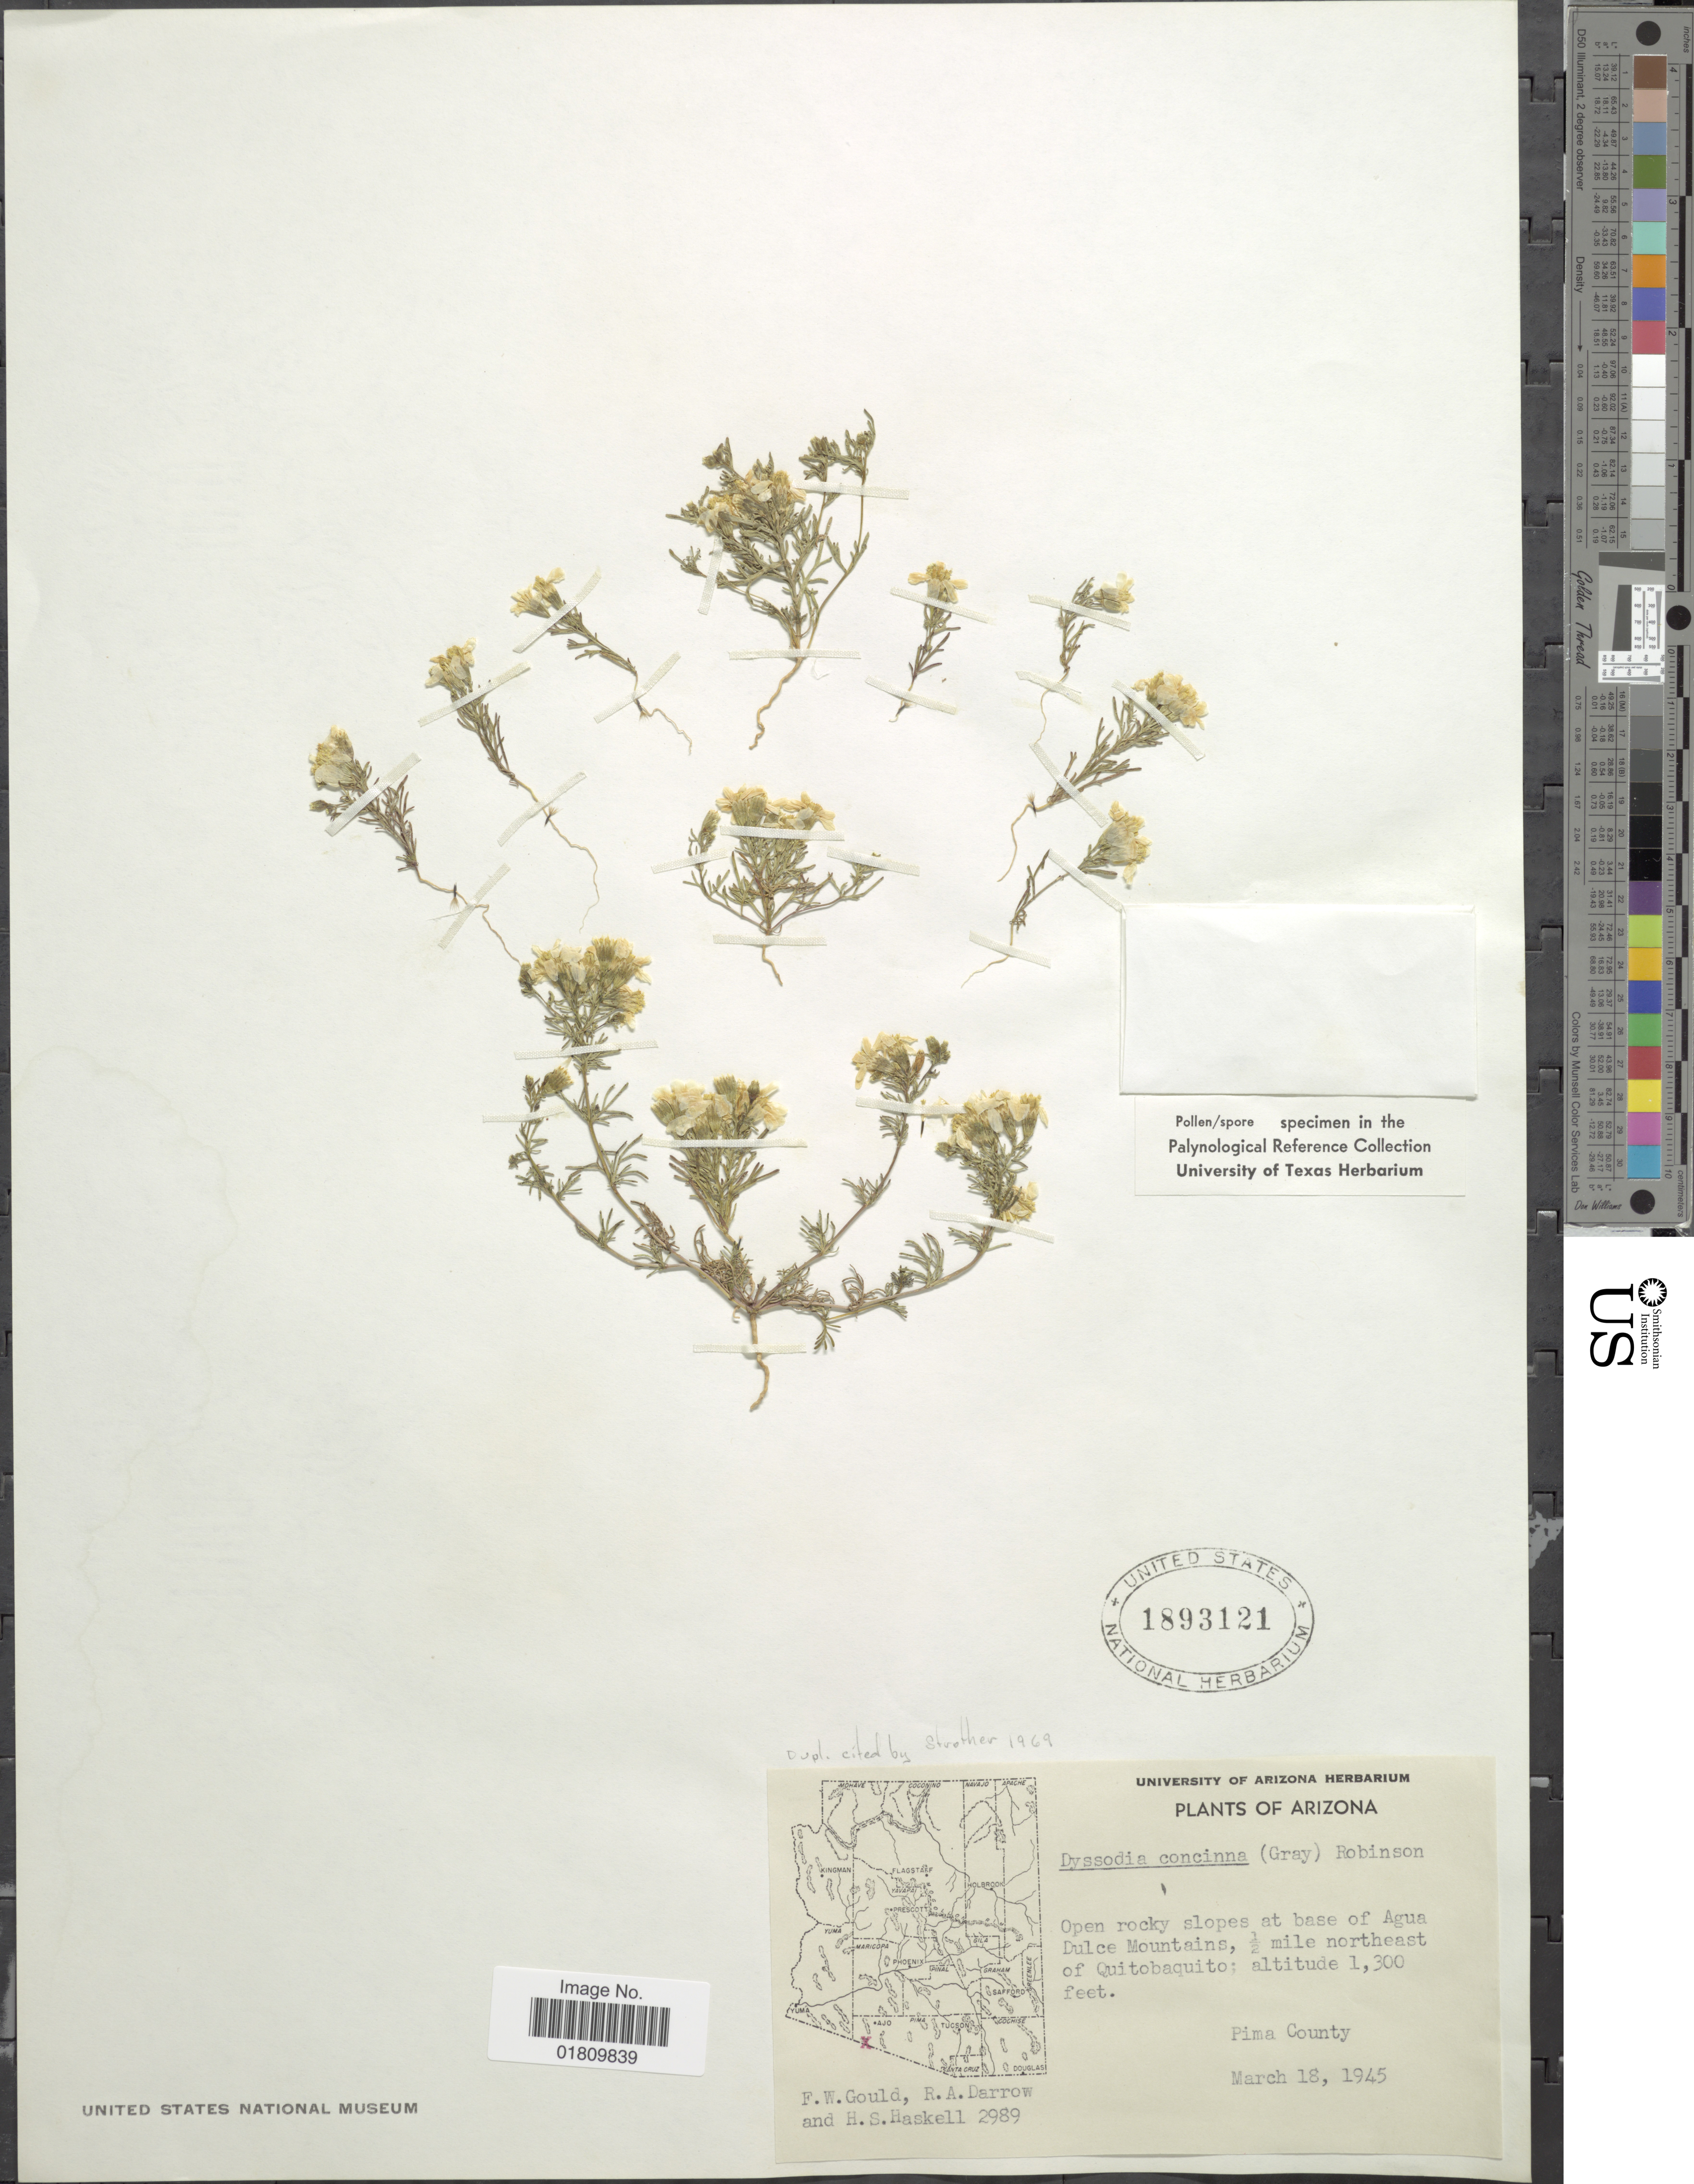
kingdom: Plantae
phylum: Tracheophyta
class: Magnoliopsida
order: Asterales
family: Asteraceae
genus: Thymophylla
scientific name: Thymophylla concinna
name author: (A. Gray) Strother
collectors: F. W. Gould, R. A. Darrow & H. Haskell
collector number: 2989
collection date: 1945-03-18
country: United States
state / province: Arizona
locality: Open rocky slopes at base of Agua Dulce Mountains, ½ mile northeast of Quitobaquito, Pima County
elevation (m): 396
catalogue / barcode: US 1893121